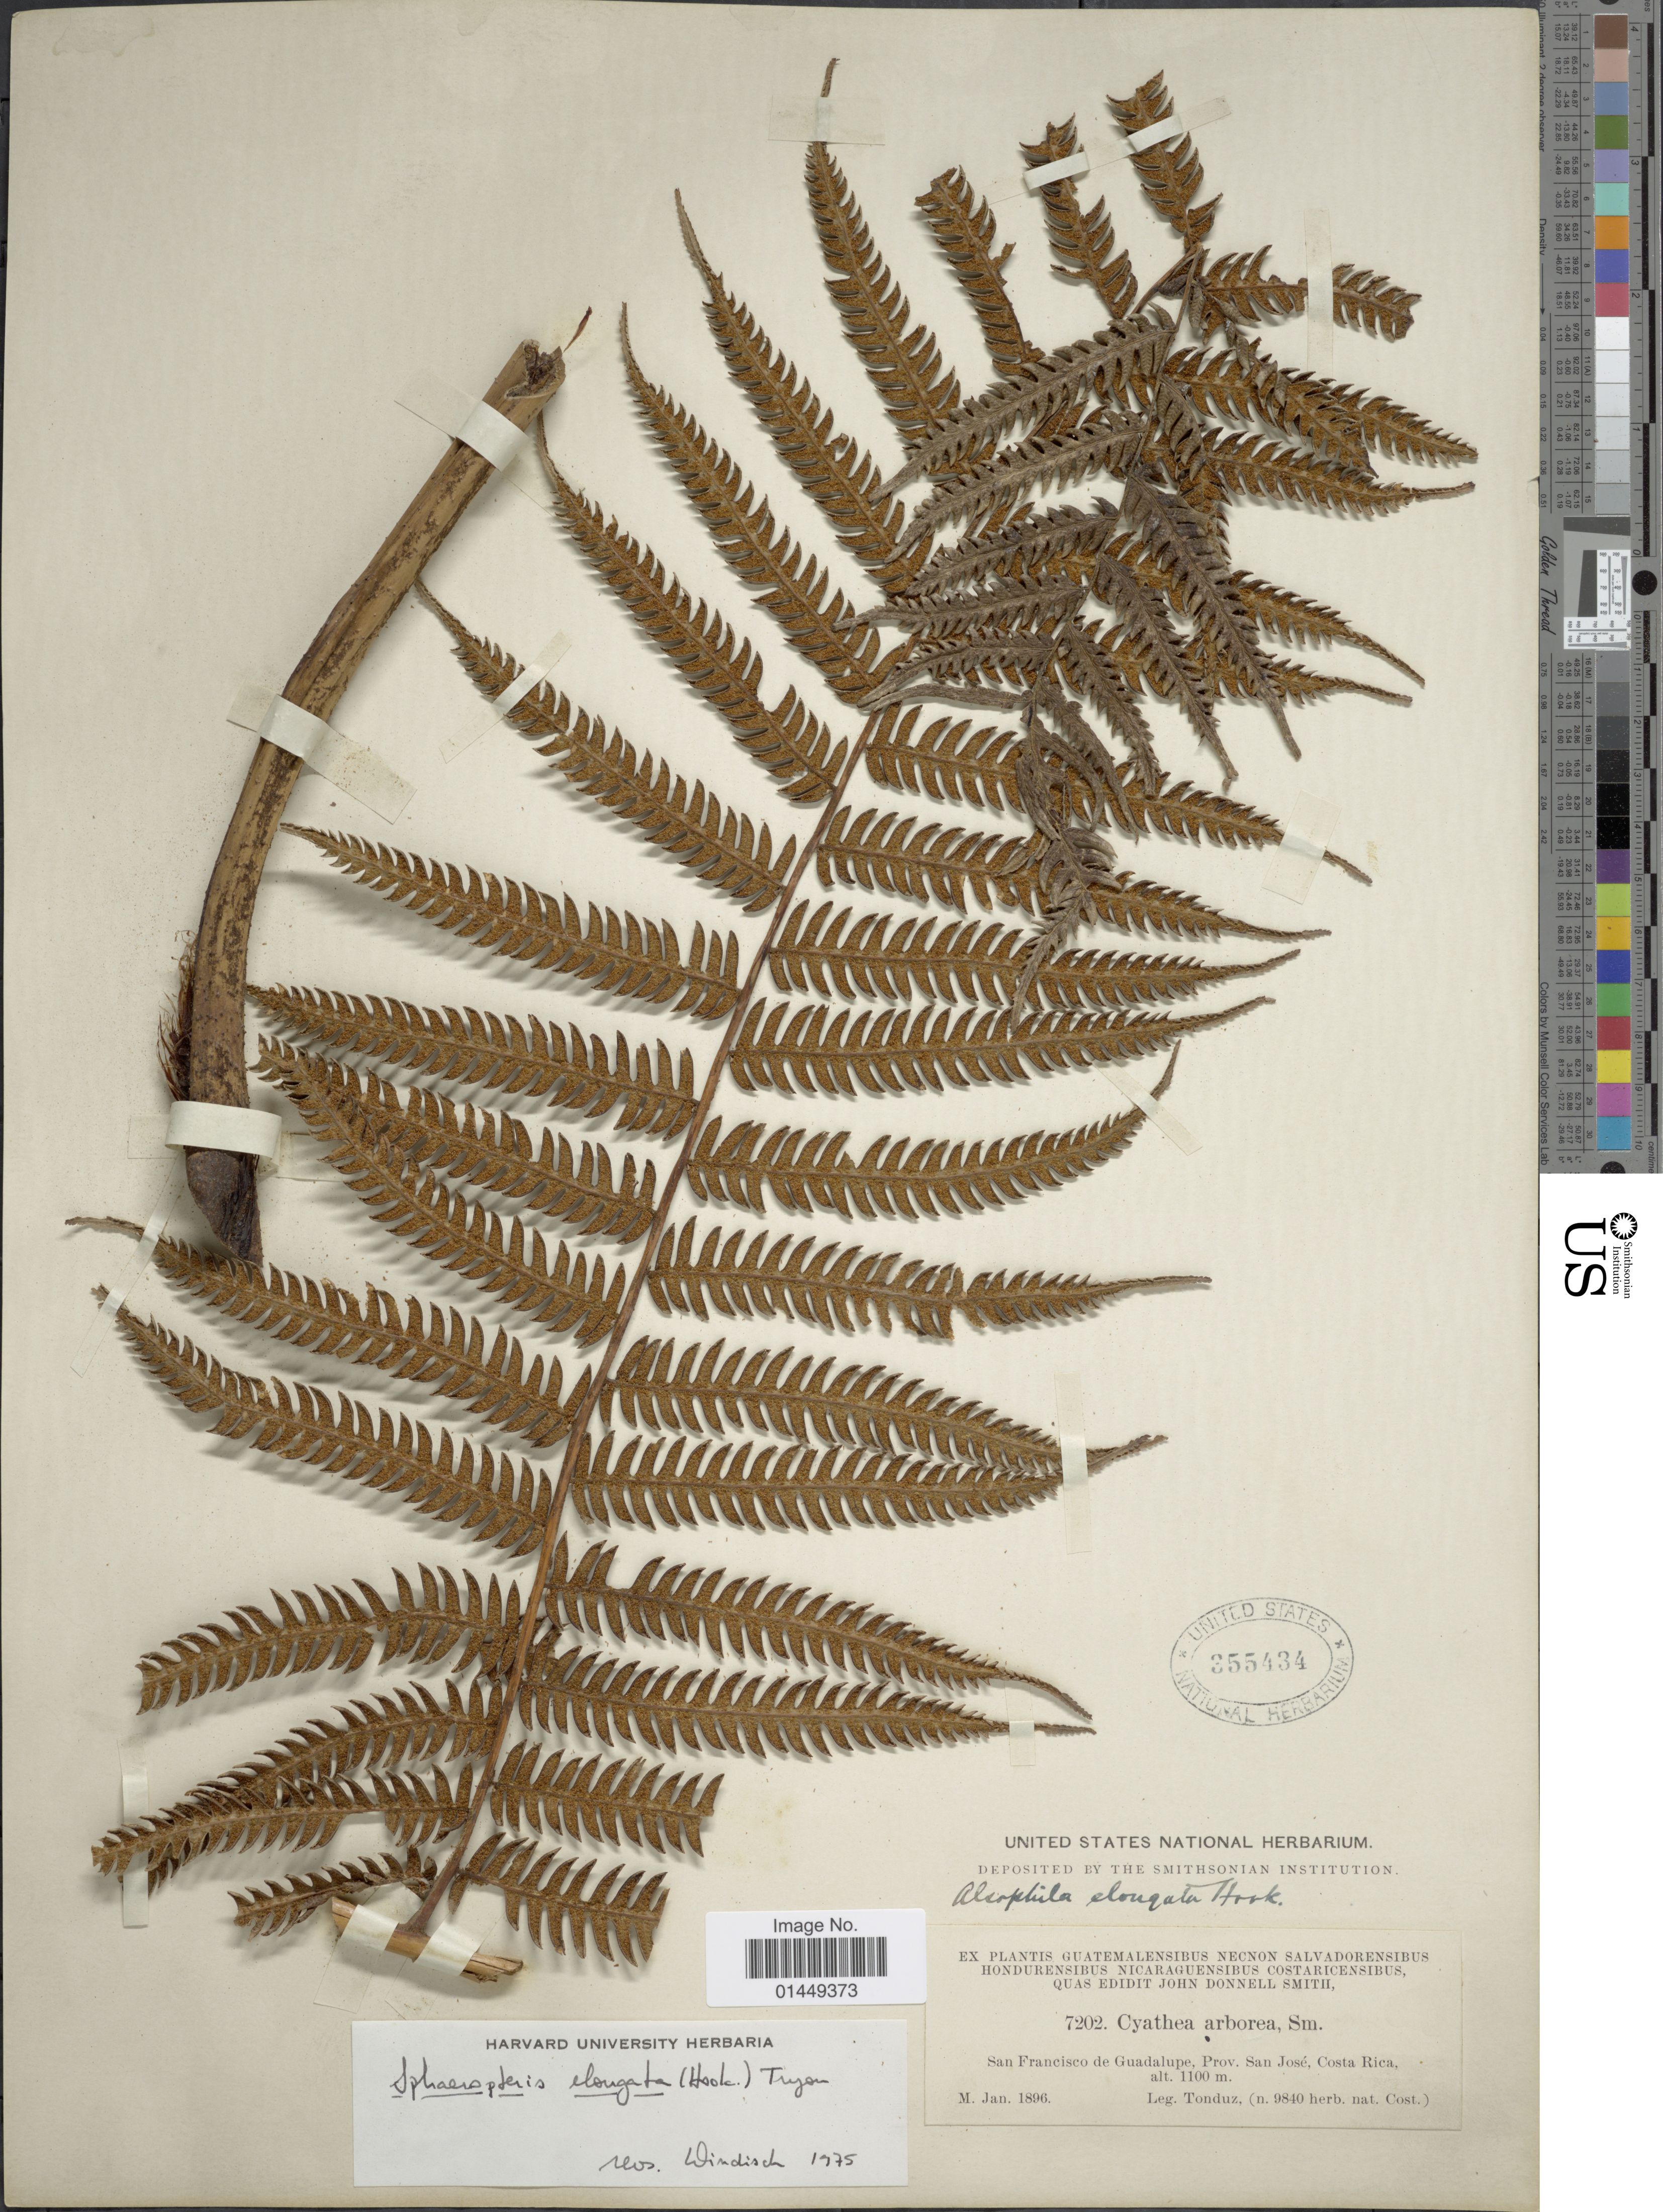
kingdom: Plantae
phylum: Tracheophyta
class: Polypodiopsida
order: Cyatheales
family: Cyatheaceae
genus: Cyathea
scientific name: Cyathea poeppigii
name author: (Hook.) Domin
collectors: A. Tonduz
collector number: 7202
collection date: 1896-01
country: Costa Rica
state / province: San José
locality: San Francisco de Guadalupe, Prov. San José, Costa Rica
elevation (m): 1100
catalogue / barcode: US 355434